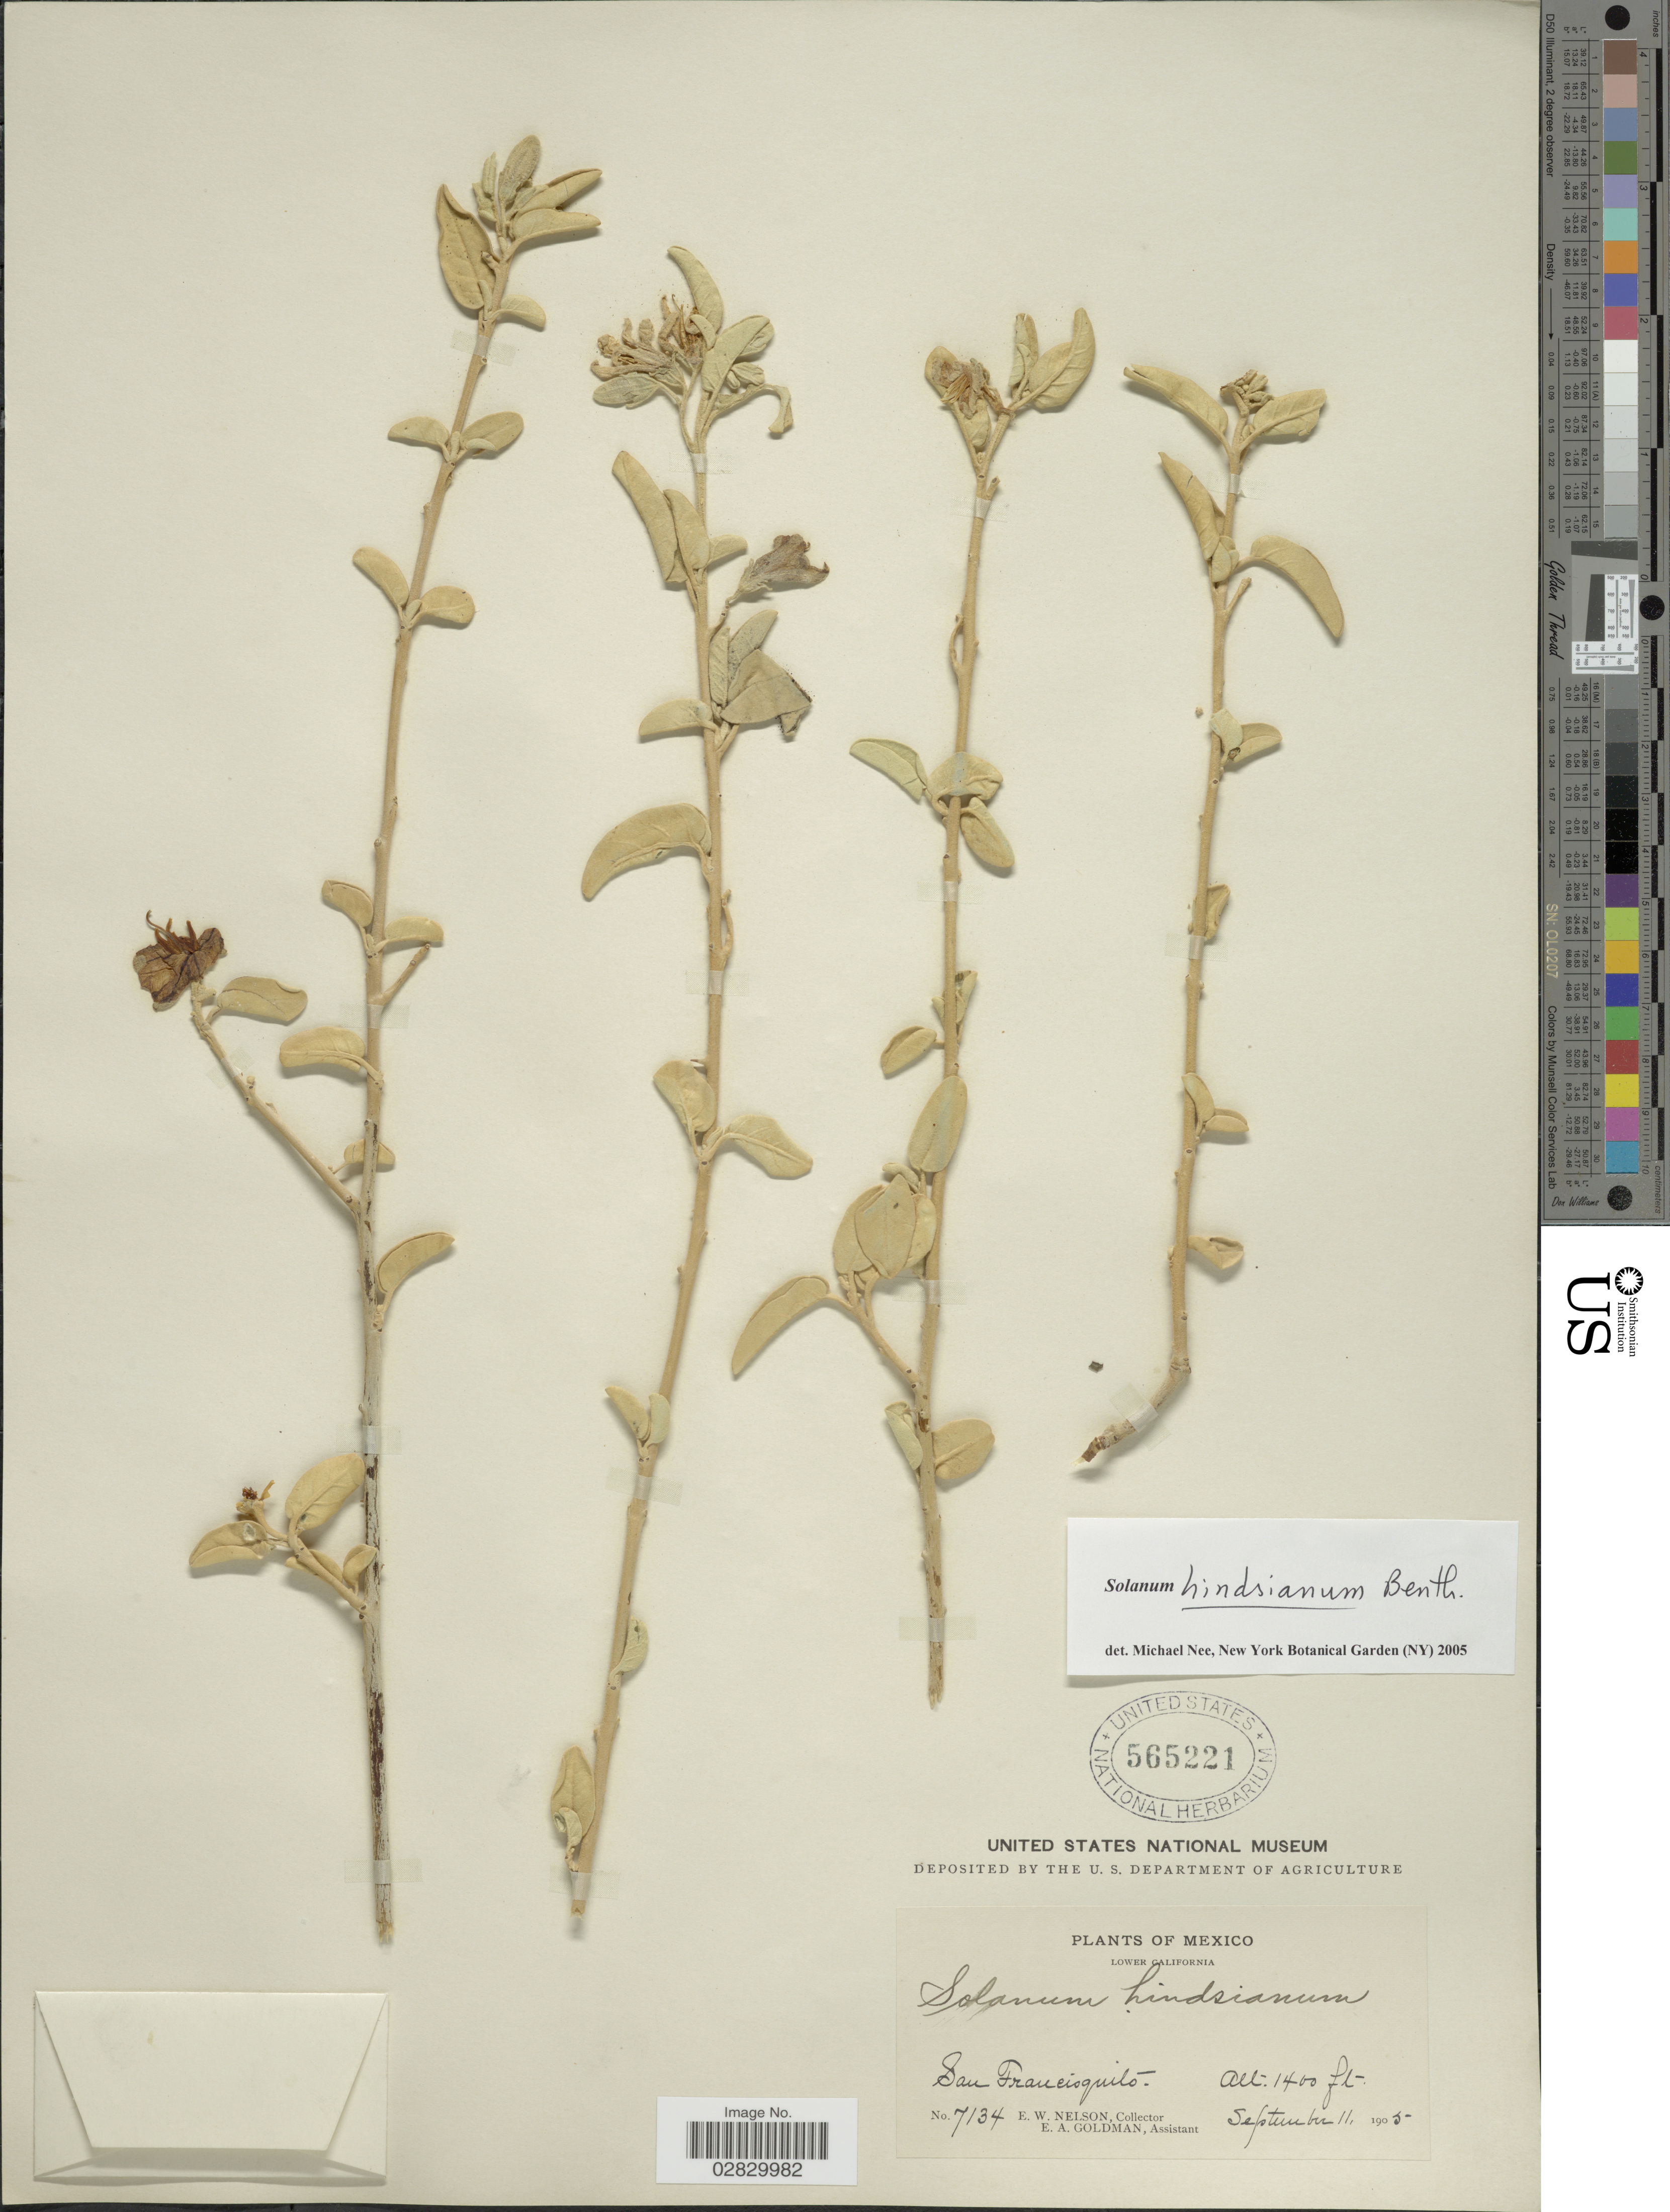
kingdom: Plantae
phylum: Tracheophyta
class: Magnoliopsida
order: Solanales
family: Solanaceae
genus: Solanum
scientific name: Solanum hindsianum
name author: Benth.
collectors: E. W. Nelson & E. A. Goldman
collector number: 7134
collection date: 1905-09-11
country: Mexico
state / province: Baja California Norte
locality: San Francisquito.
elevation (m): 427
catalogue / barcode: US 565221